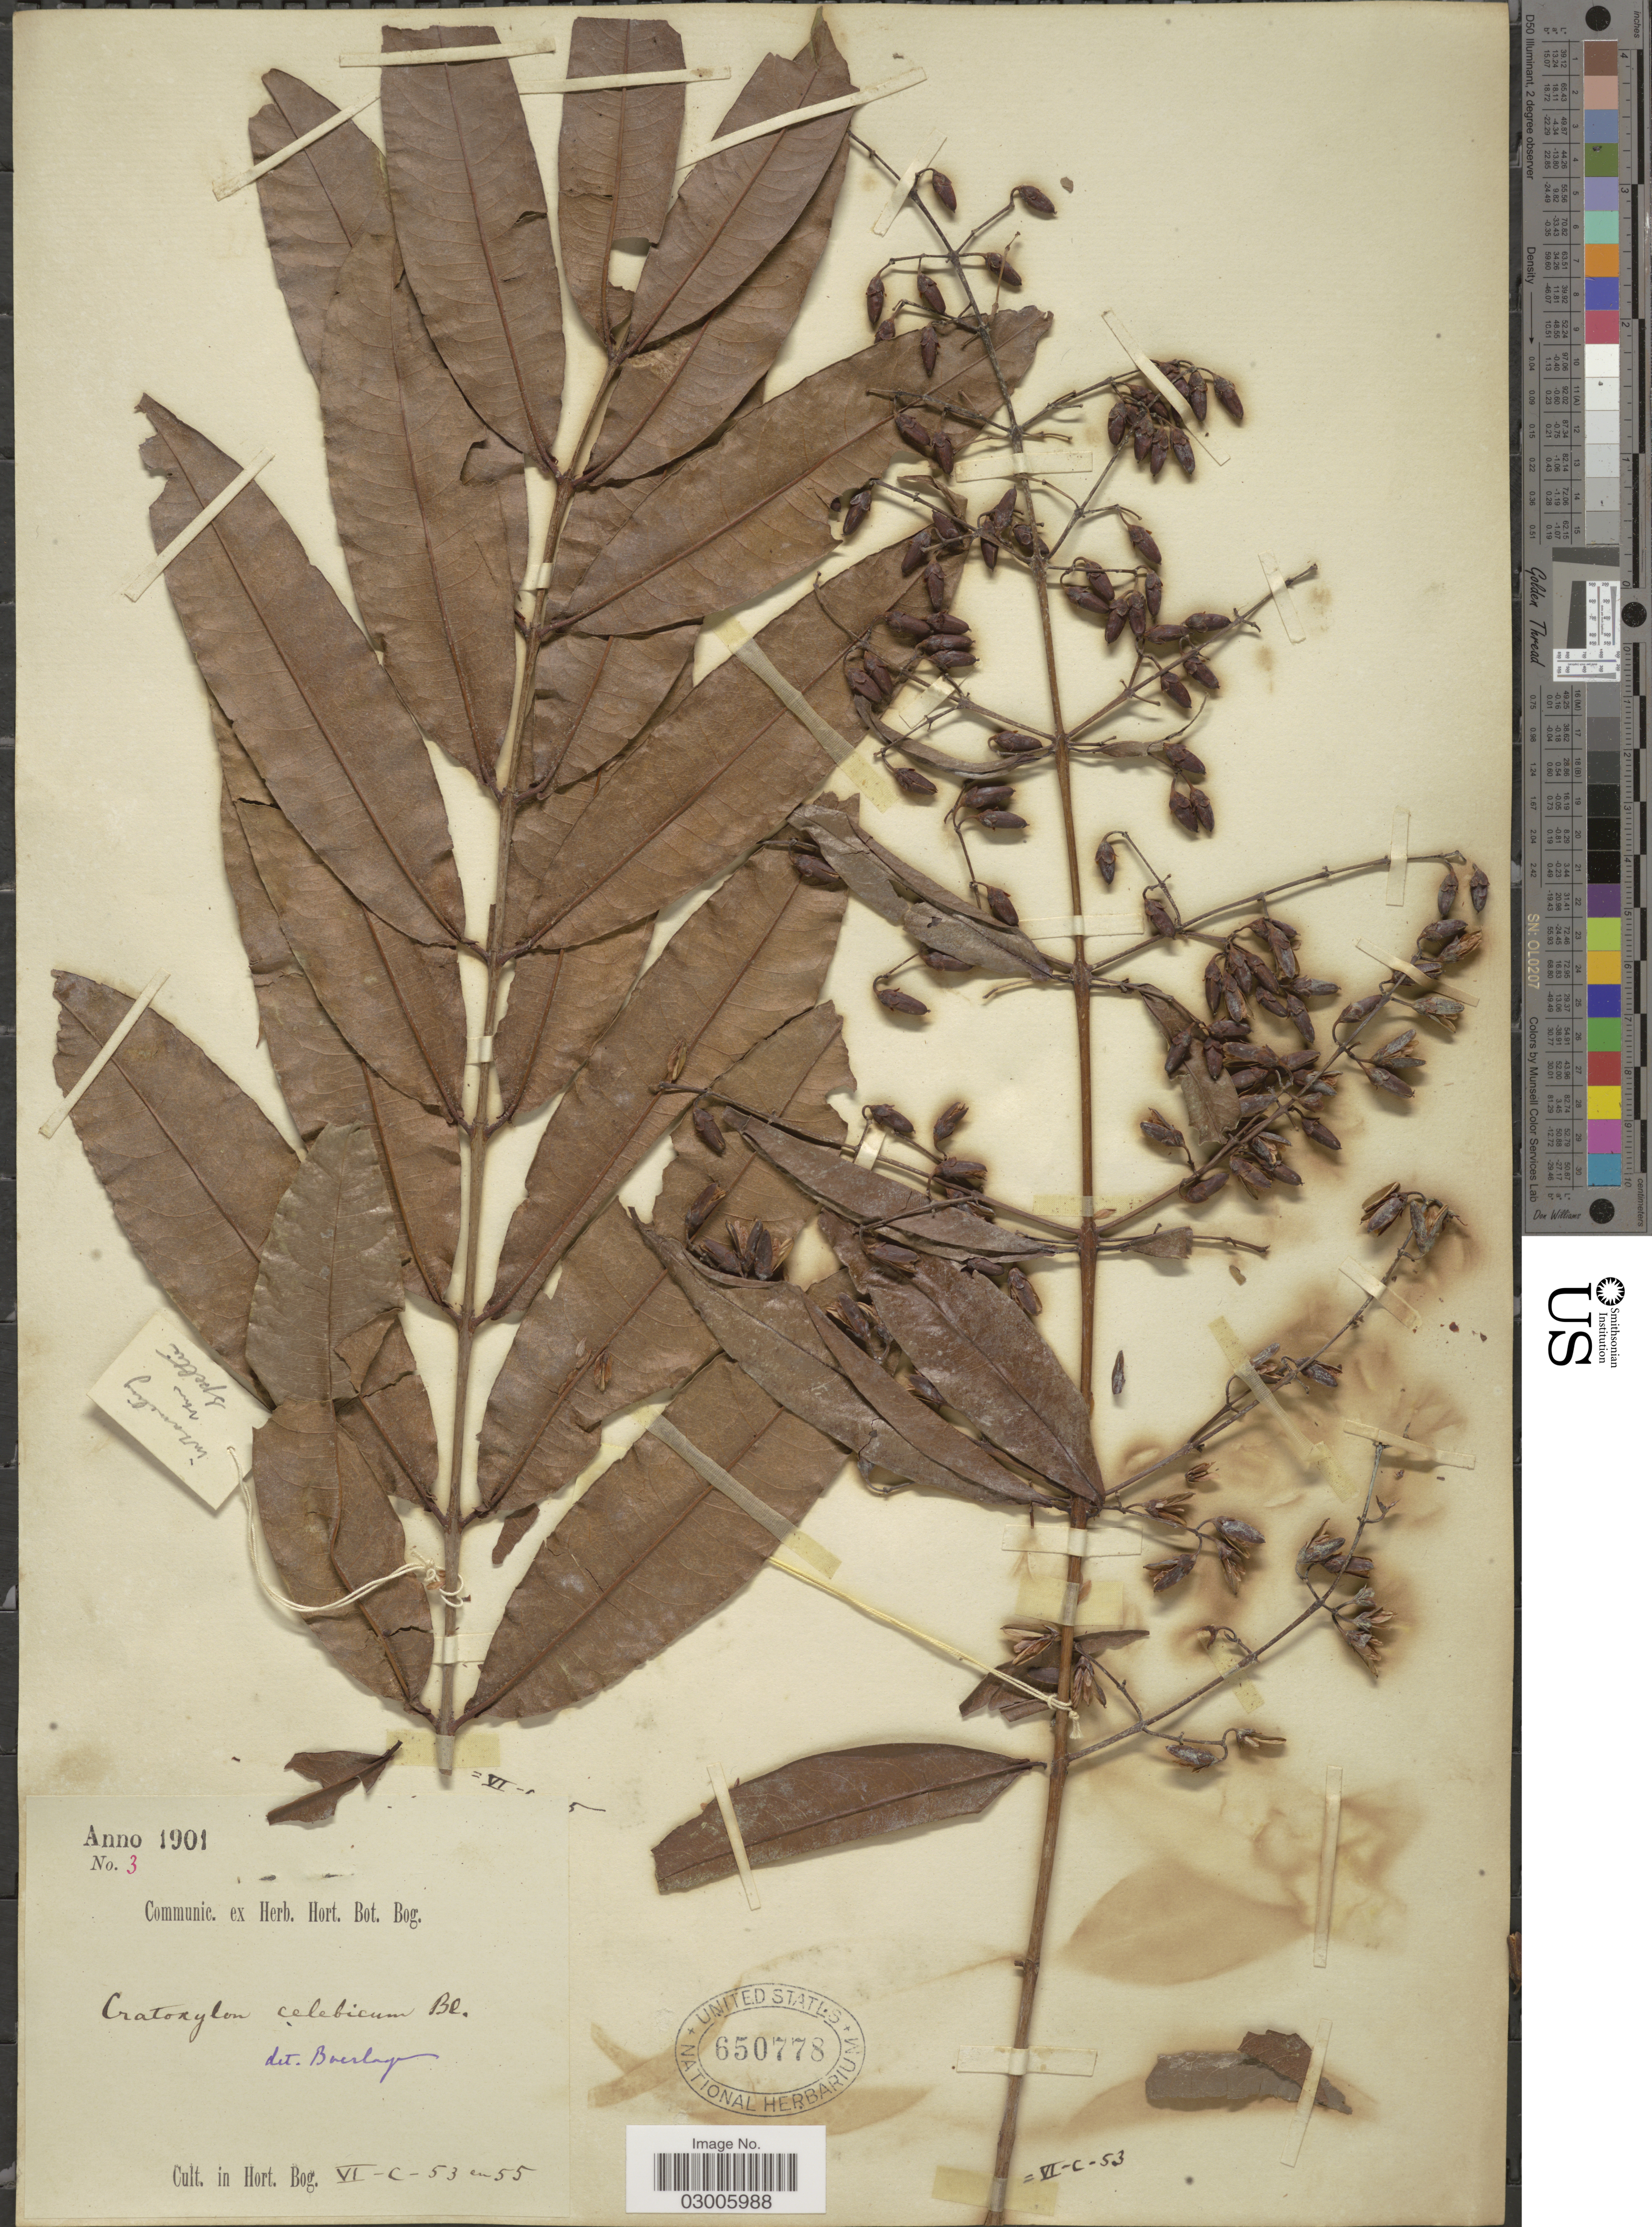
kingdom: Plantae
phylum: Tracheophyta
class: Magnoliopsida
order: Malpighiales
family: Hypericaceae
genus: Cratoxylum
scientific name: Cratoxylum celebicum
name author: Blume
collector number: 3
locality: Cult. in Hort. Bog. VI-C-53 en 55.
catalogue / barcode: US 650778